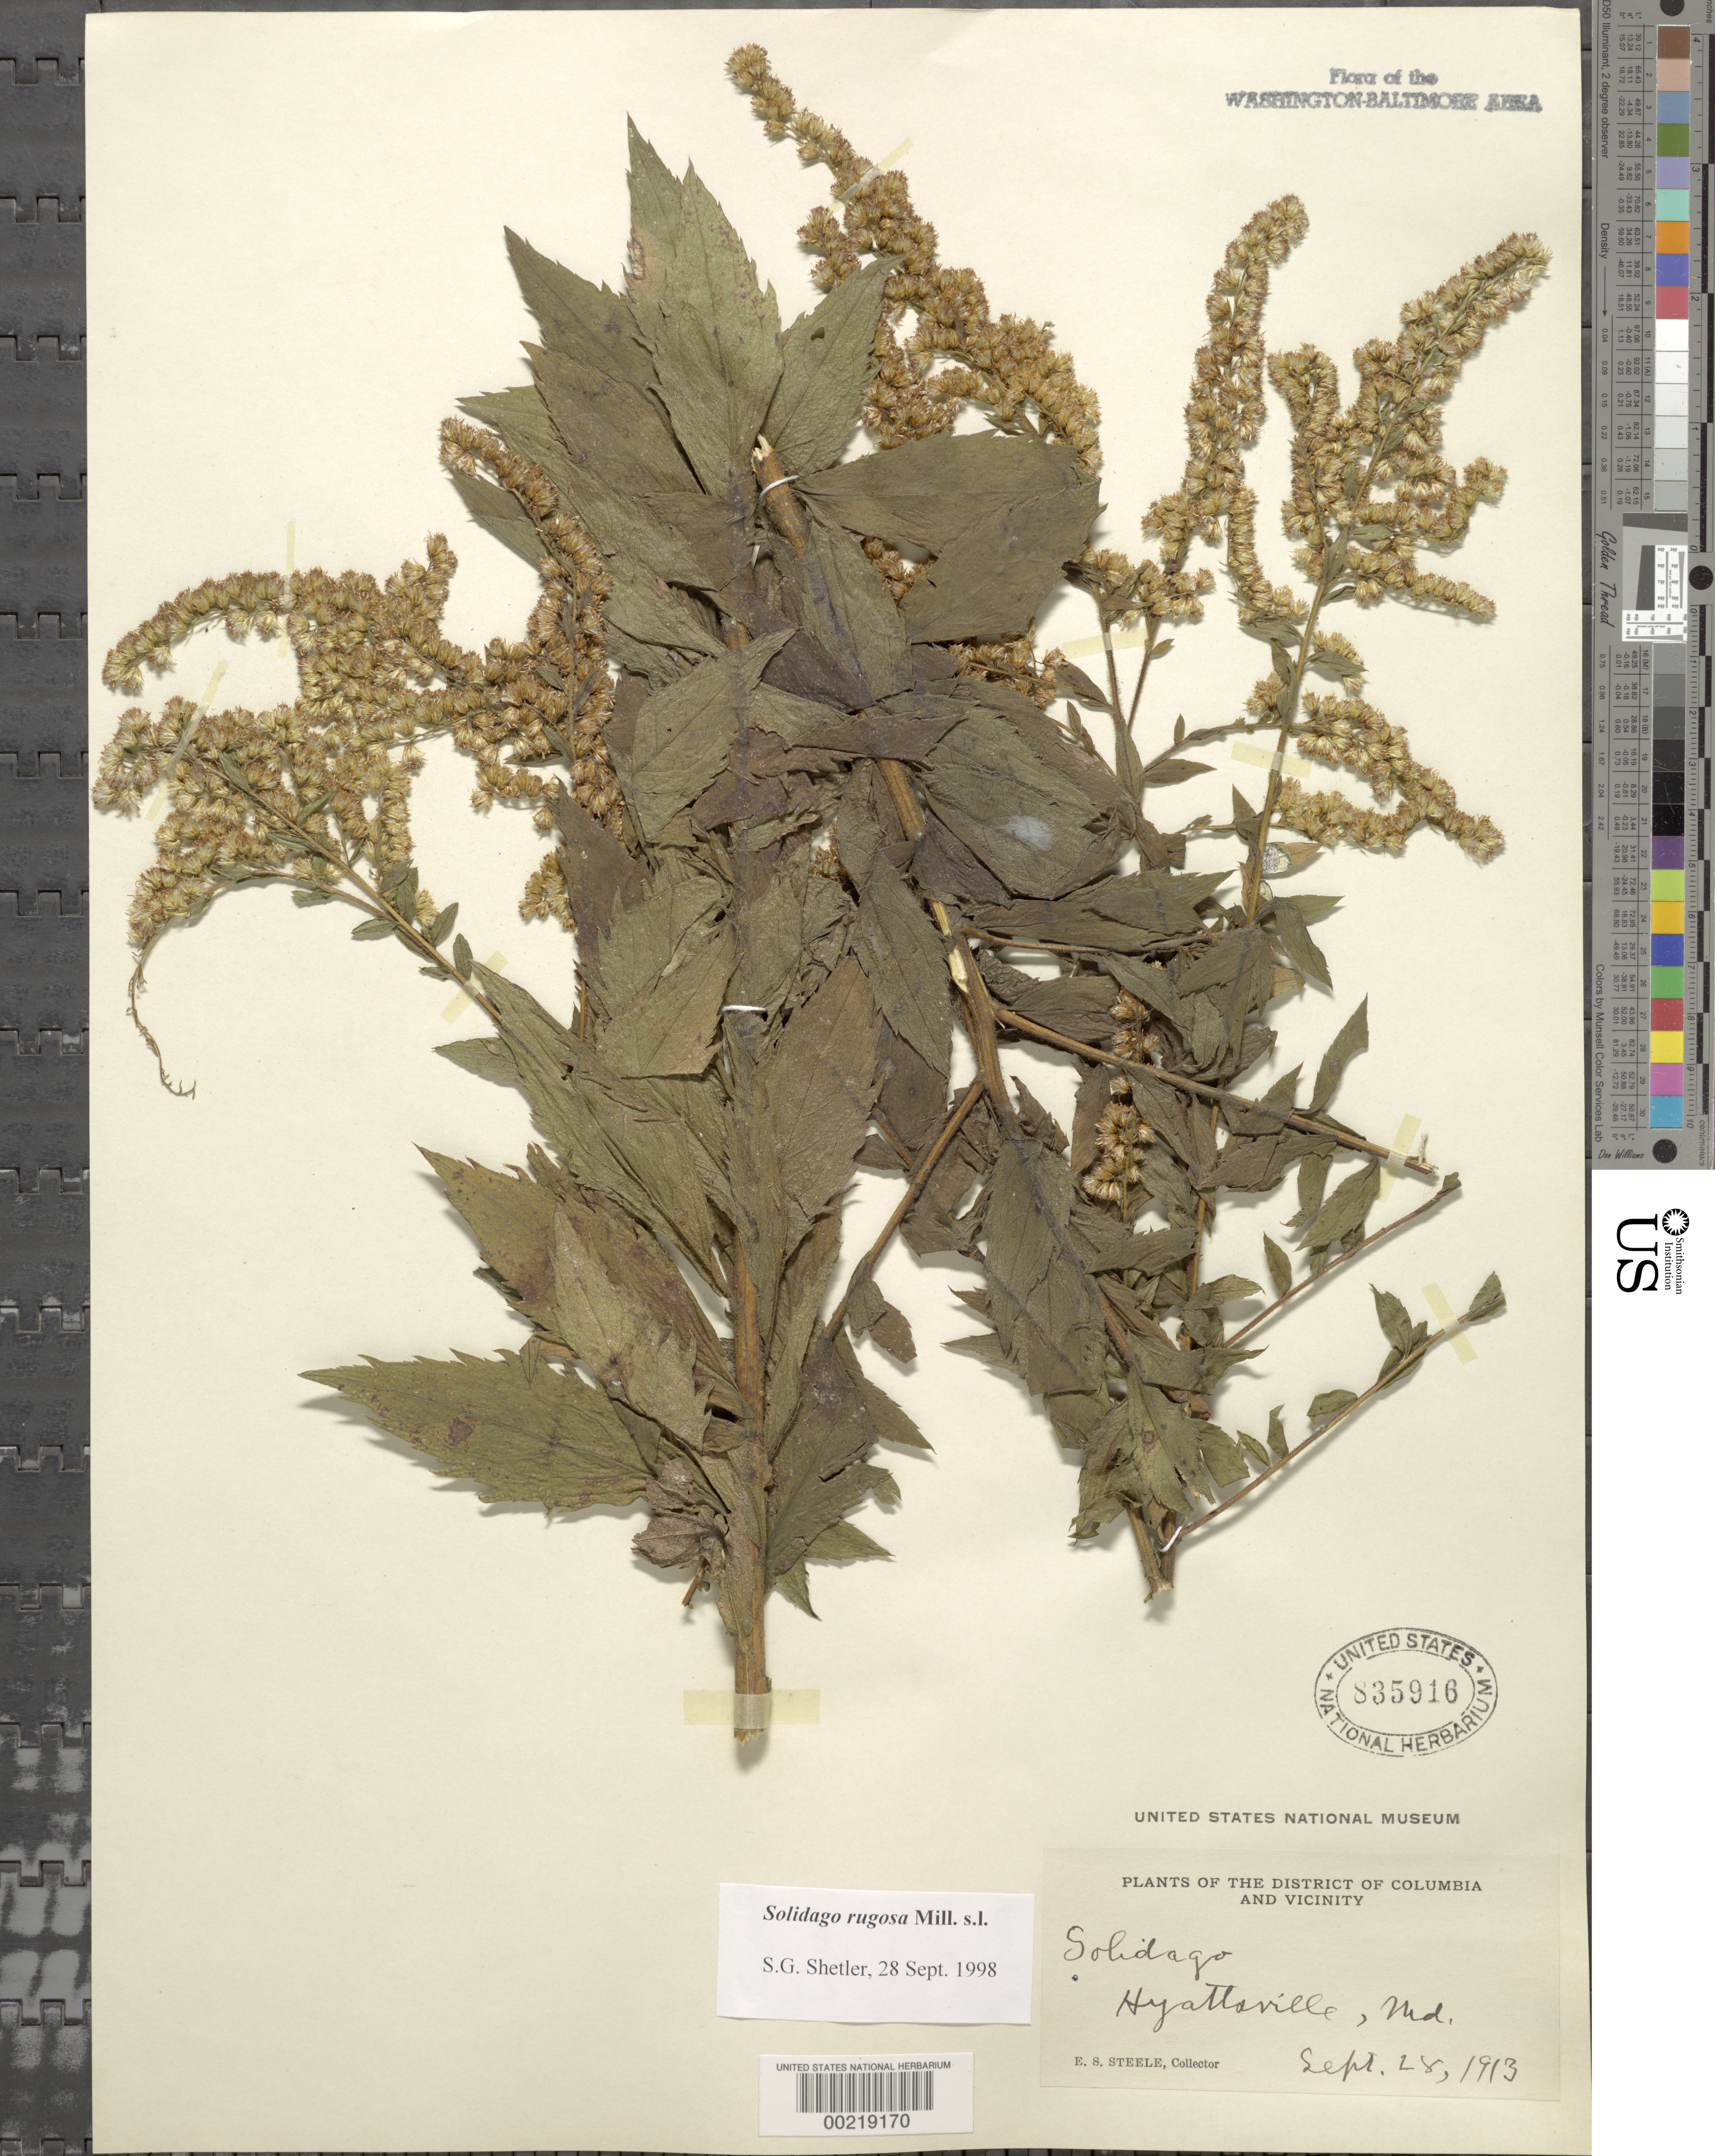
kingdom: Plantae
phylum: Tracheophyta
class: Magnoliopsida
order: Asterales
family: Asteraceae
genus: Solidago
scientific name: Solidago rugosa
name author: Mill.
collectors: E. Steele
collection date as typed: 28 Sep 1913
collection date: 1913-09-28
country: United States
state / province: Maryland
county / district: Prince George's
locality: Hyattsville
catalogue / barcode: US 835916